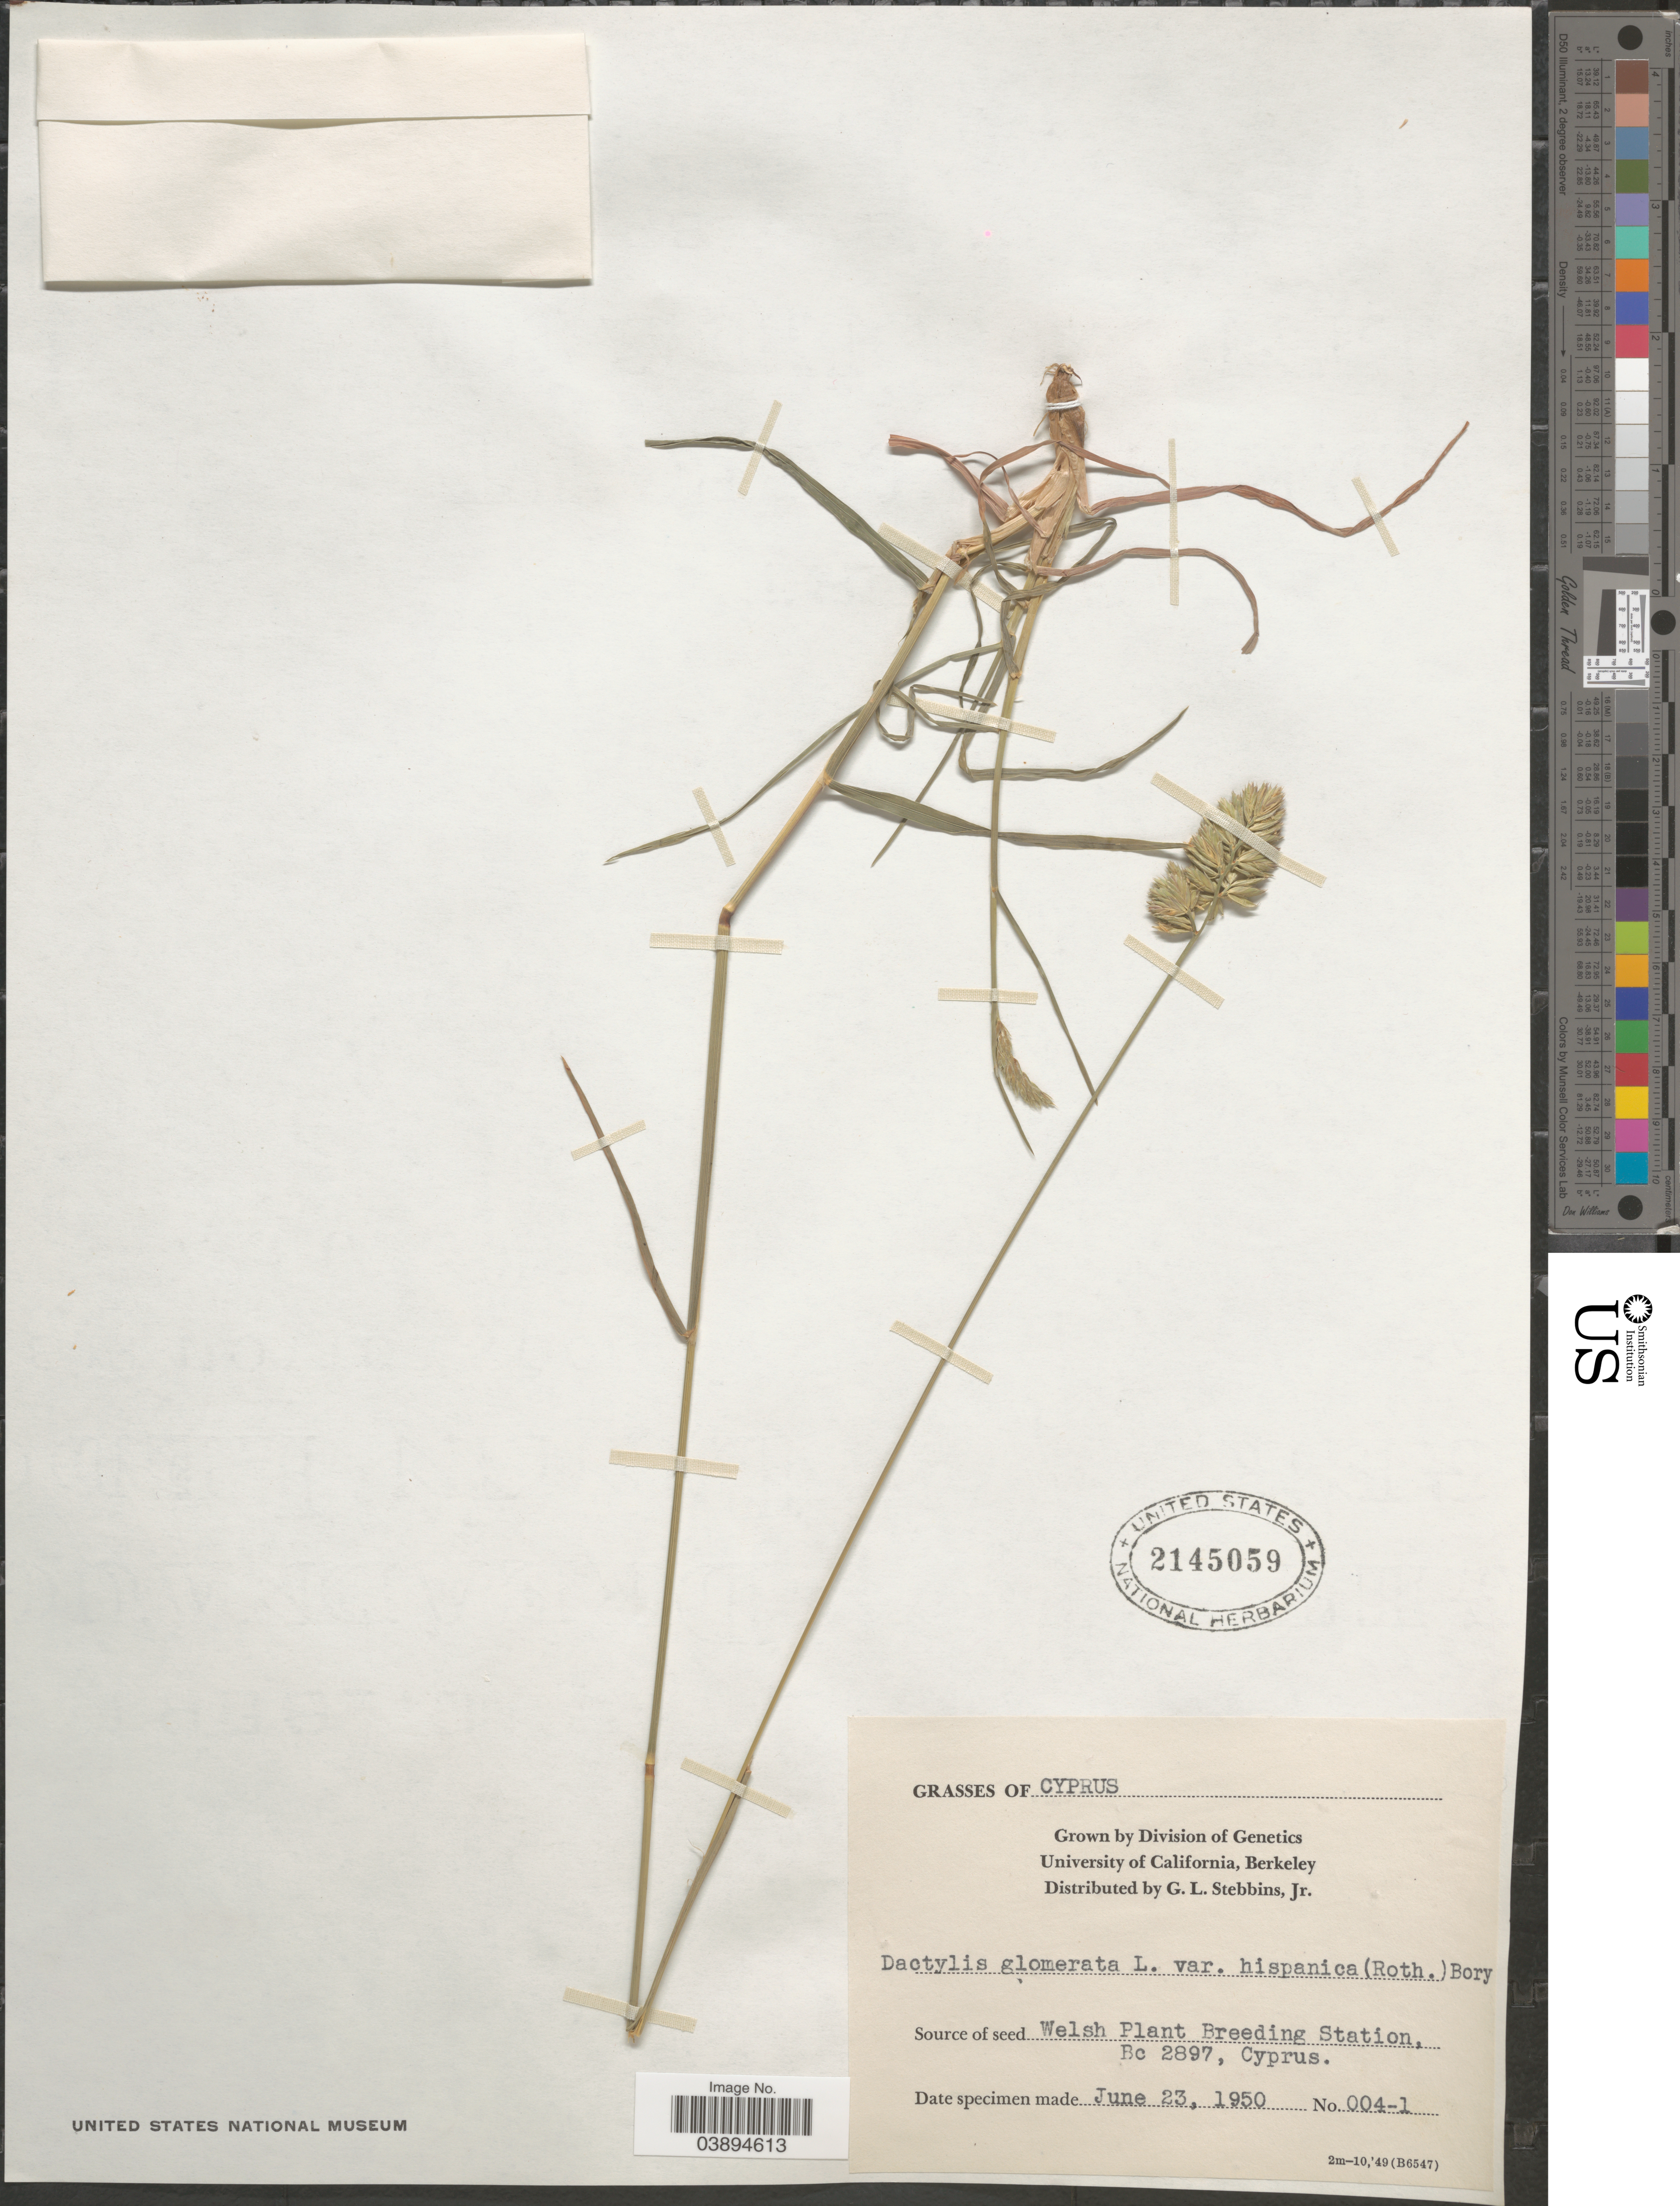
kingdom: Plantae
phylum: Tracheophyta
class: Liliopsida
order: Poales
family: Poaceae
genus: Dactylis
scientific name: Dactylis glomerata subsp. hispanica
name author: (Roth) Nyman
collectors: G. L. Stebbins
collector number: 004-1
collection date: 1950-06-23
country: Cyprus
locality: Welsh Plant Breeding Station, Bc 2897.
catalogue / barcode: US 2145059